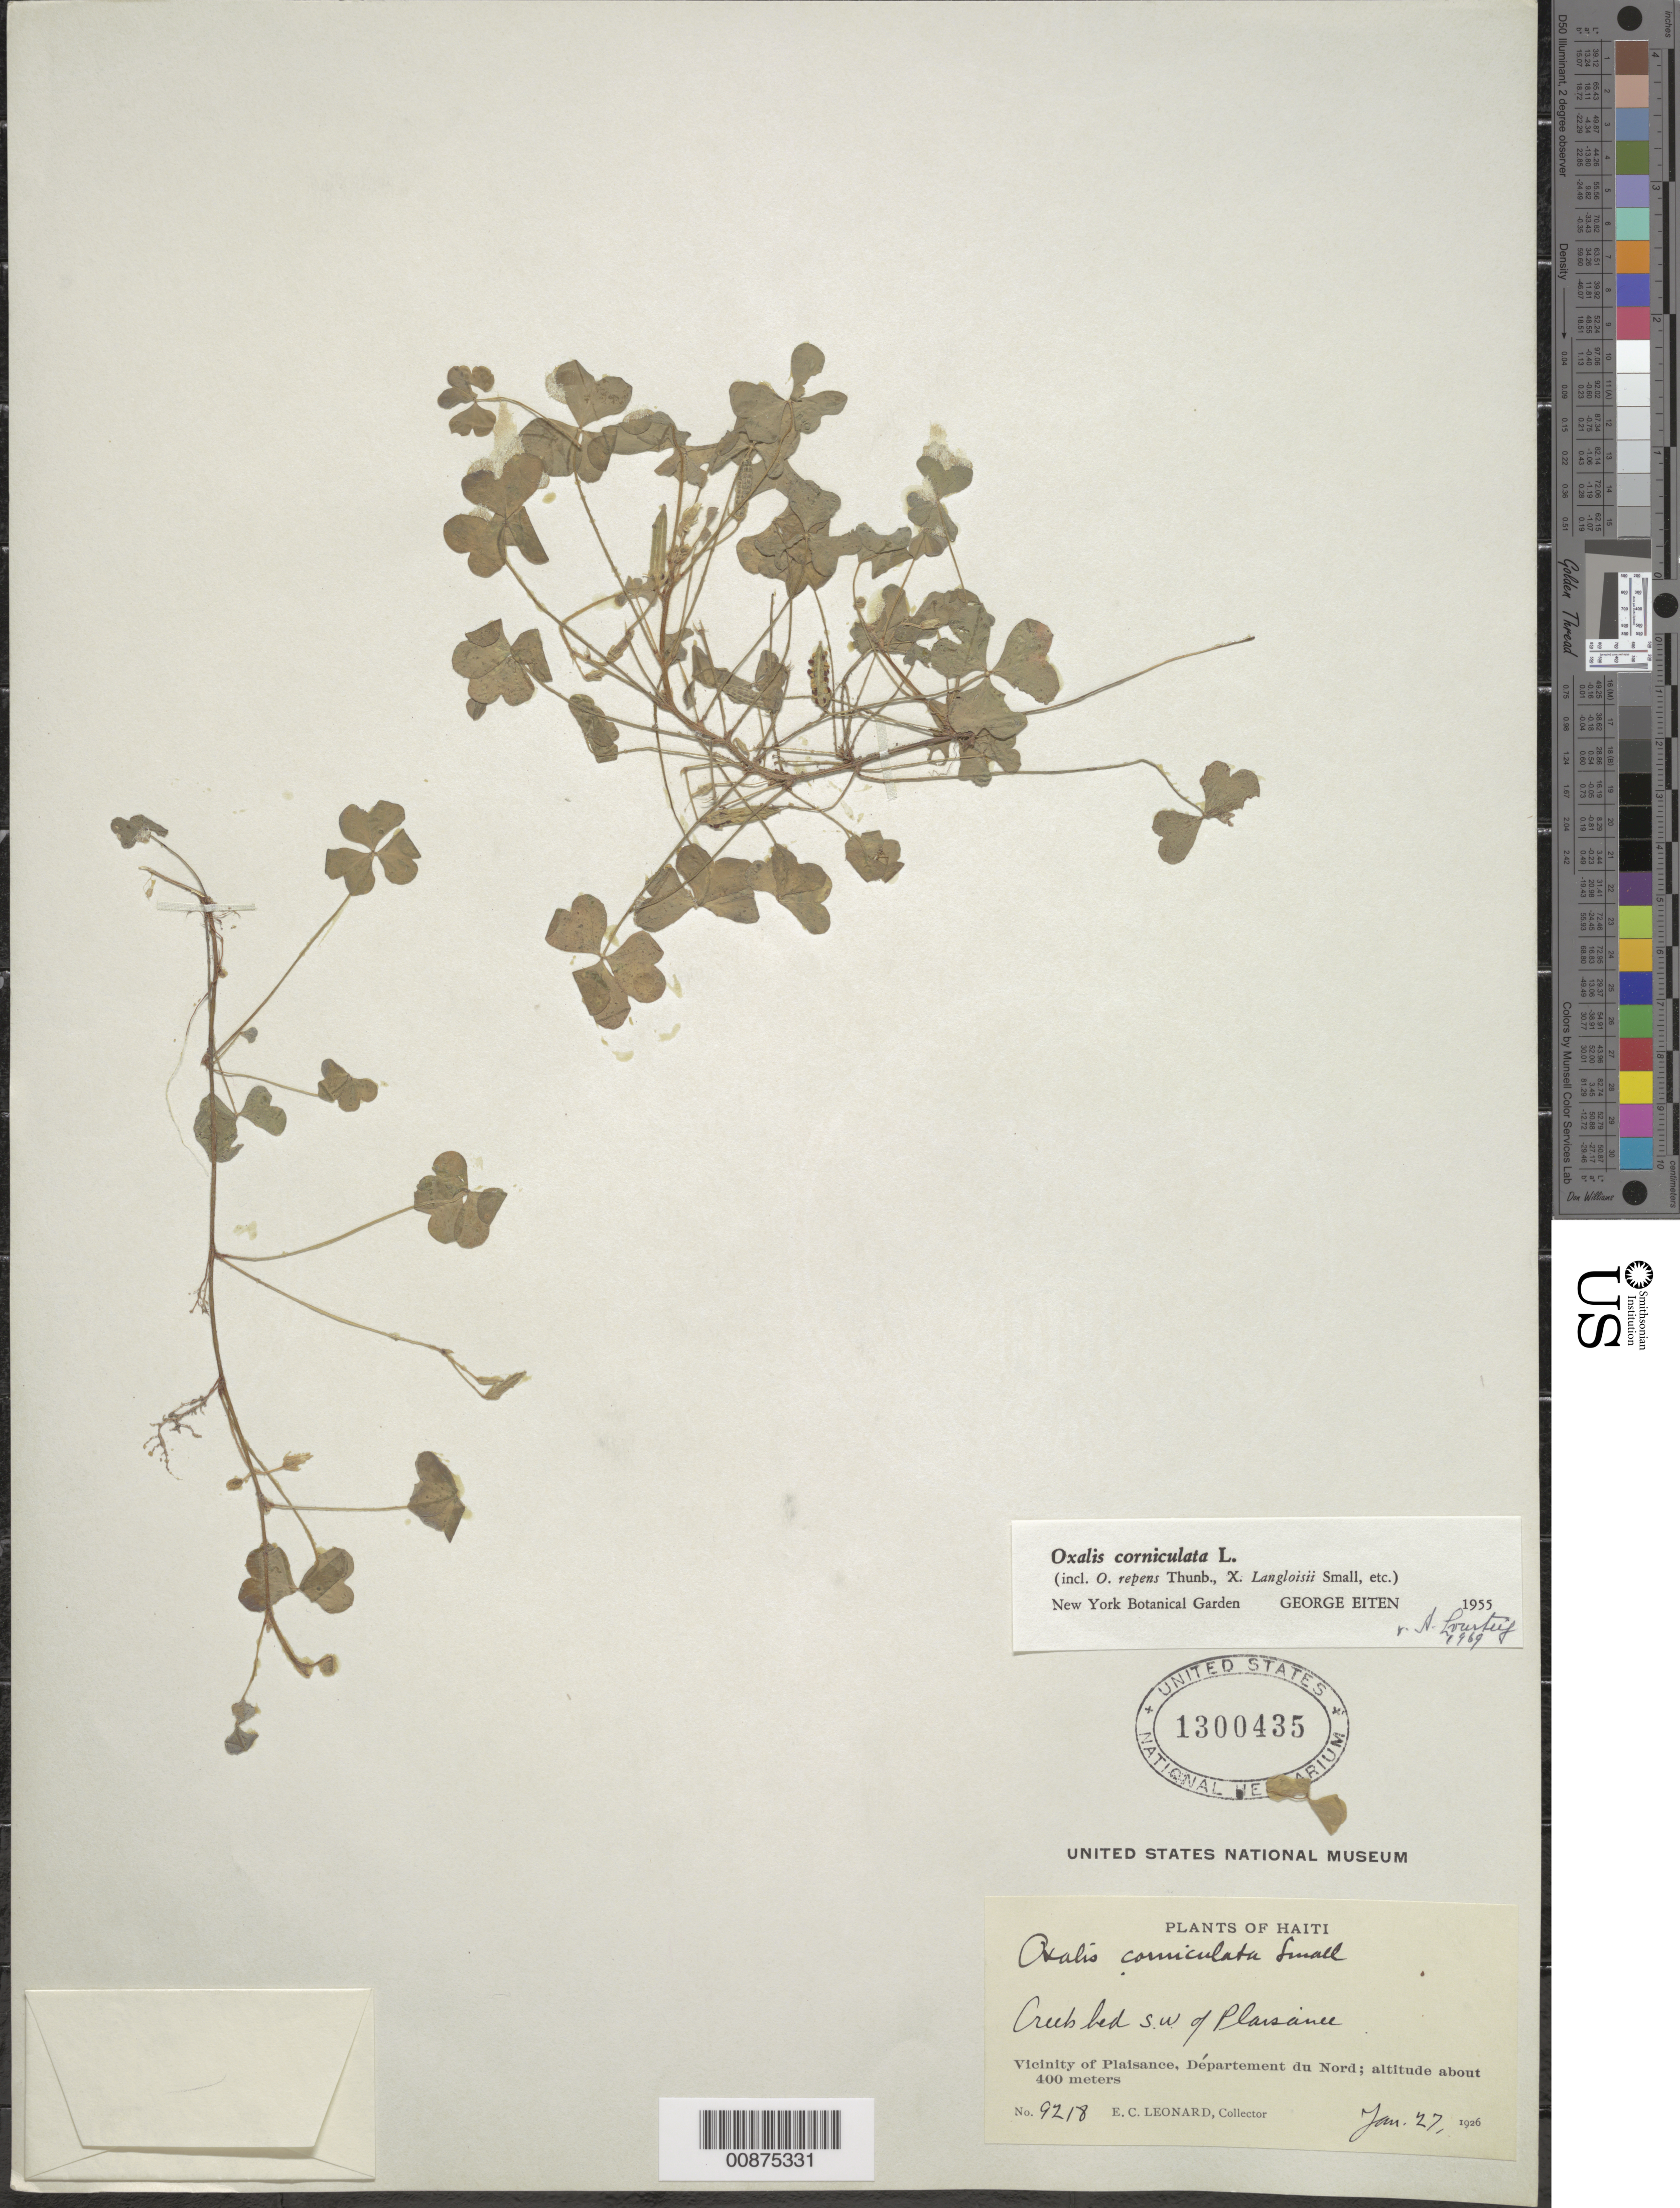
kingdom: Plantae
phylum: Tracheophyta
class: Magnoliopsida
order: Oxalidales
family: Oxalidaceae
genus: Oxalis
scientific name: Oxalis corniculata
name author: L.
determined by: Lourteig, A.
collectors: E. C. Leonard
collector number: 9218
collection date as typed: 27 Jan 1926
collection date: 1926-01-27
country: Haiti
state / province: Nord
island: Hispaniola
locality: SW of Plaisance.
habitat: Creek bed.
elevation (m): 400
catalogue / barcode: US 1300435